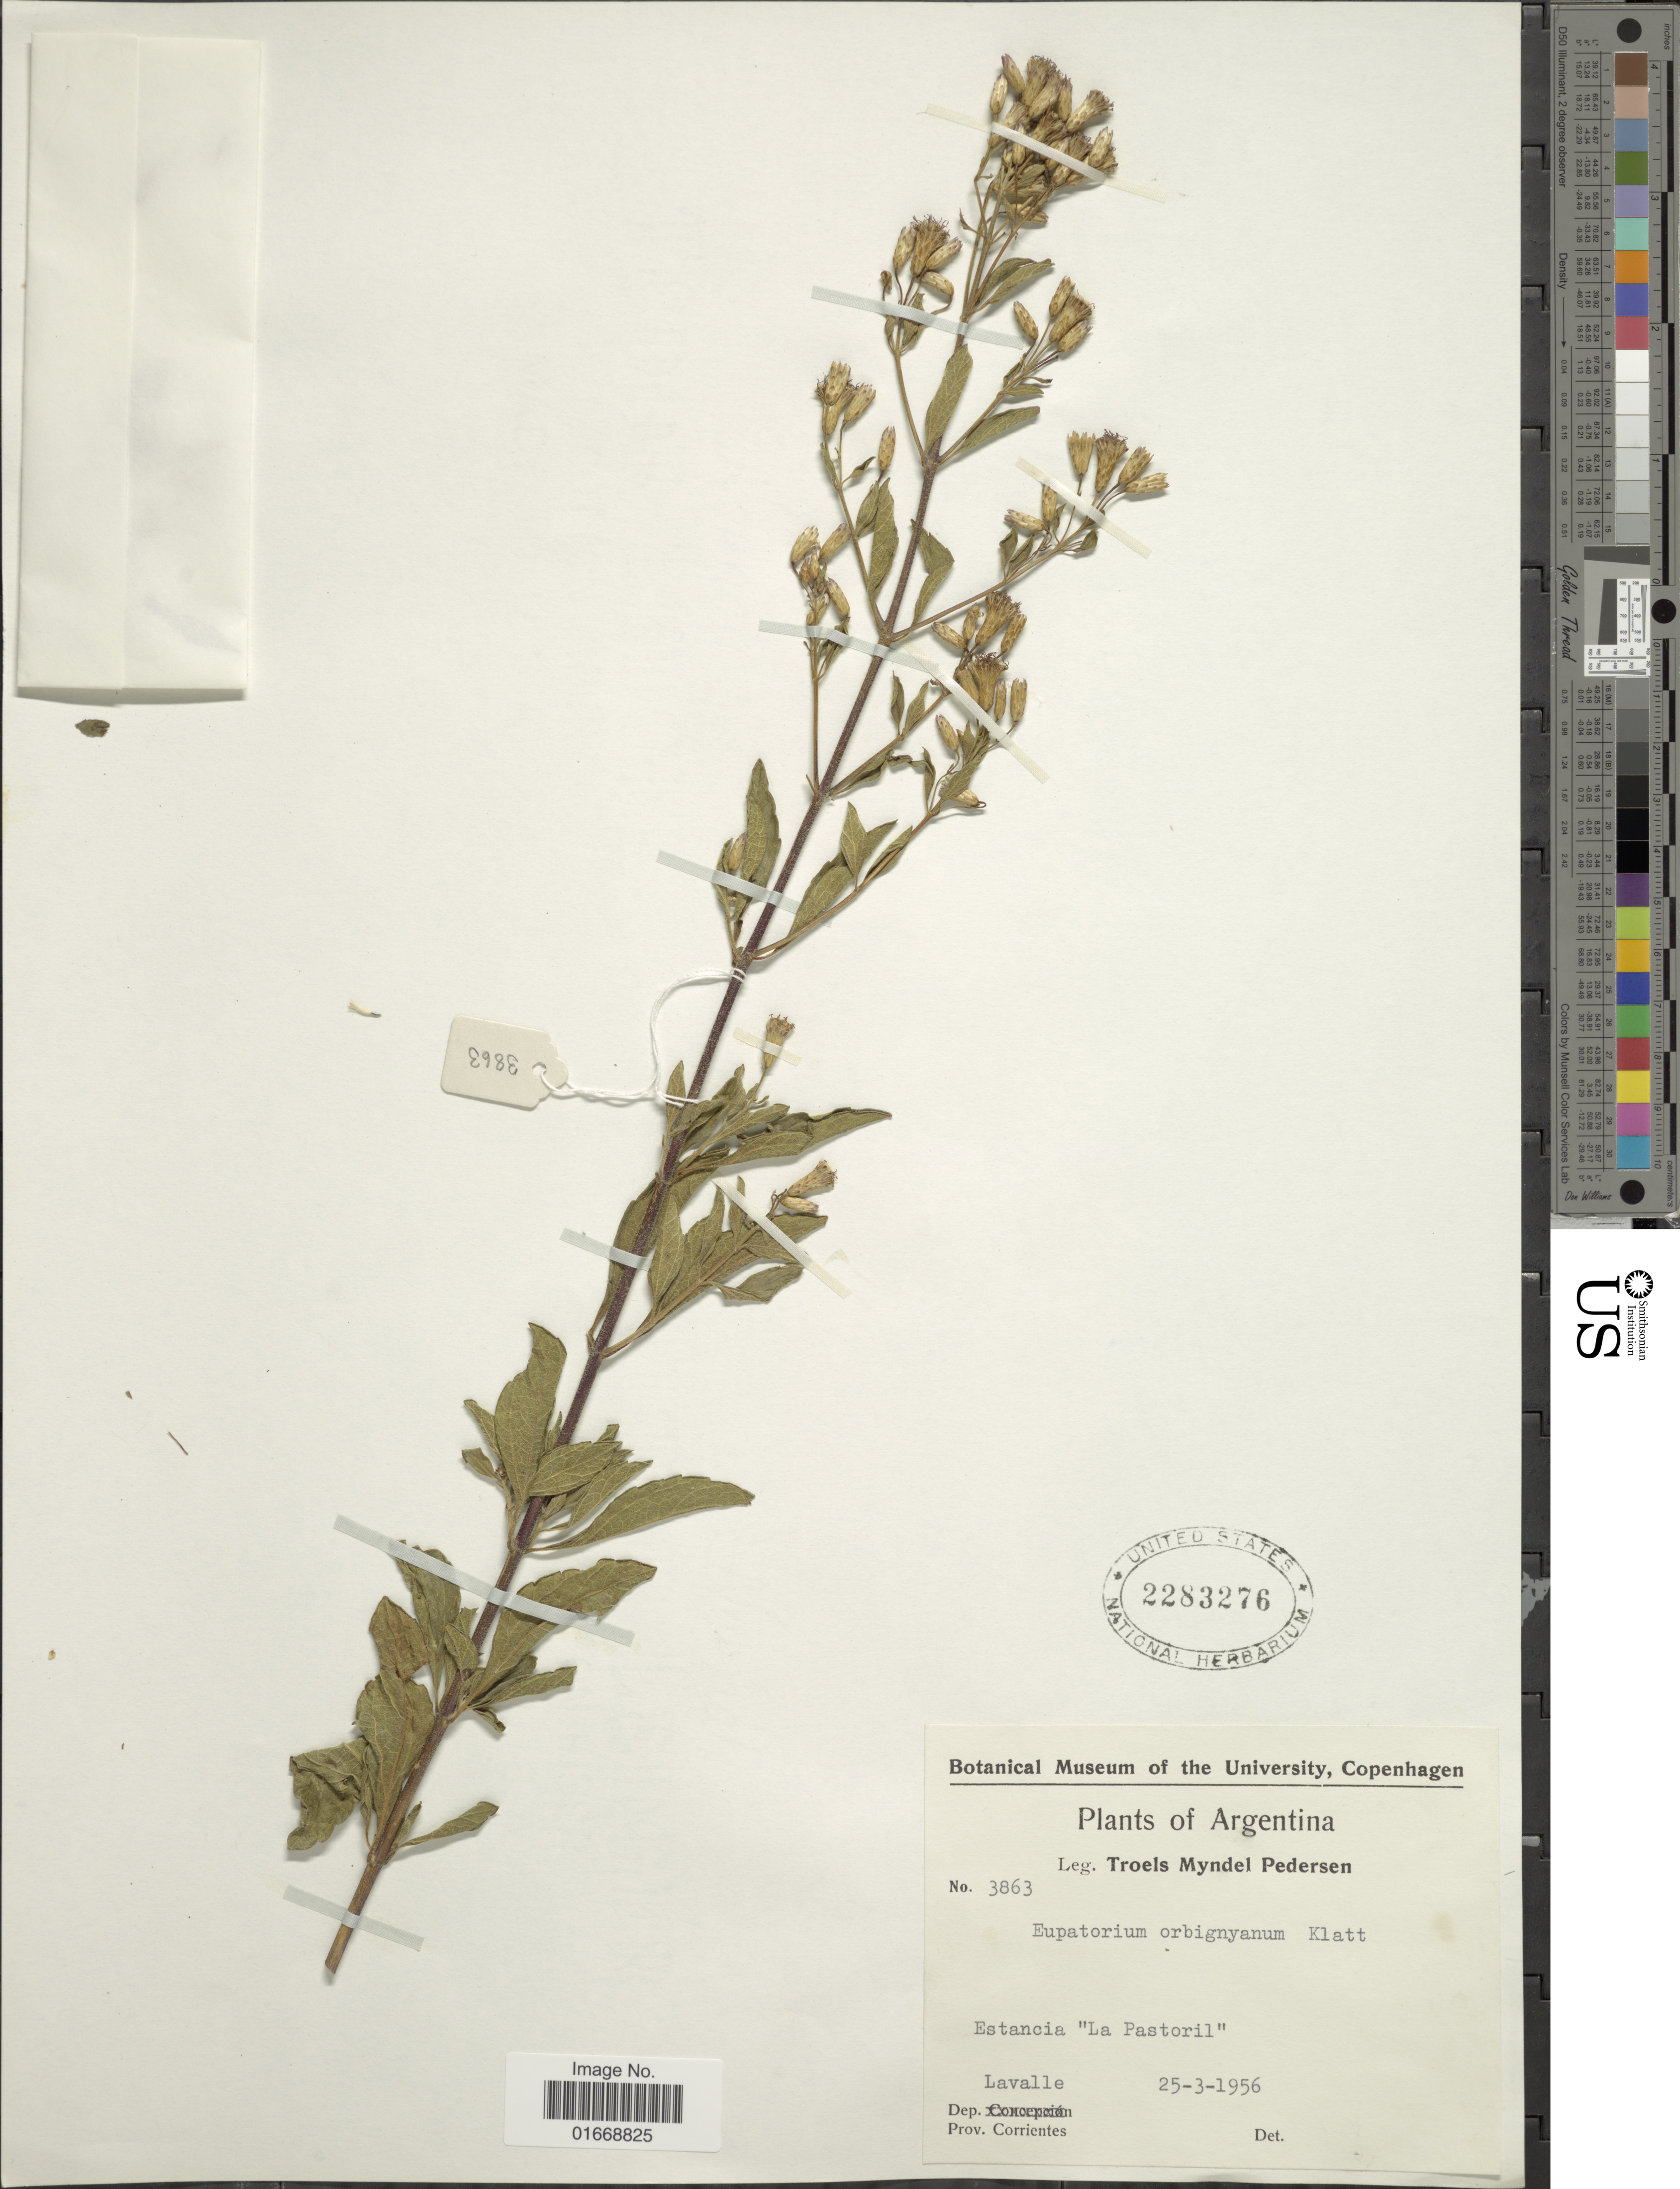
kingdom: Plantae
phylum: Tracheophyta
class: Magnoliopsida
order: Asterales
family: Asteraceae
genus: Chromolaena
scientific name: Chromolaena orbignyana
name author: (Klatt) R.M. King & H. Rob.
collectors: T. Pederson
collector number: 3863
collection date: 1956-03-25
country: Argentina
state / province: Corrientes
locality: Estancia La Pastoril, Dep. Lavalle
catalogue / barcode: US 2283276